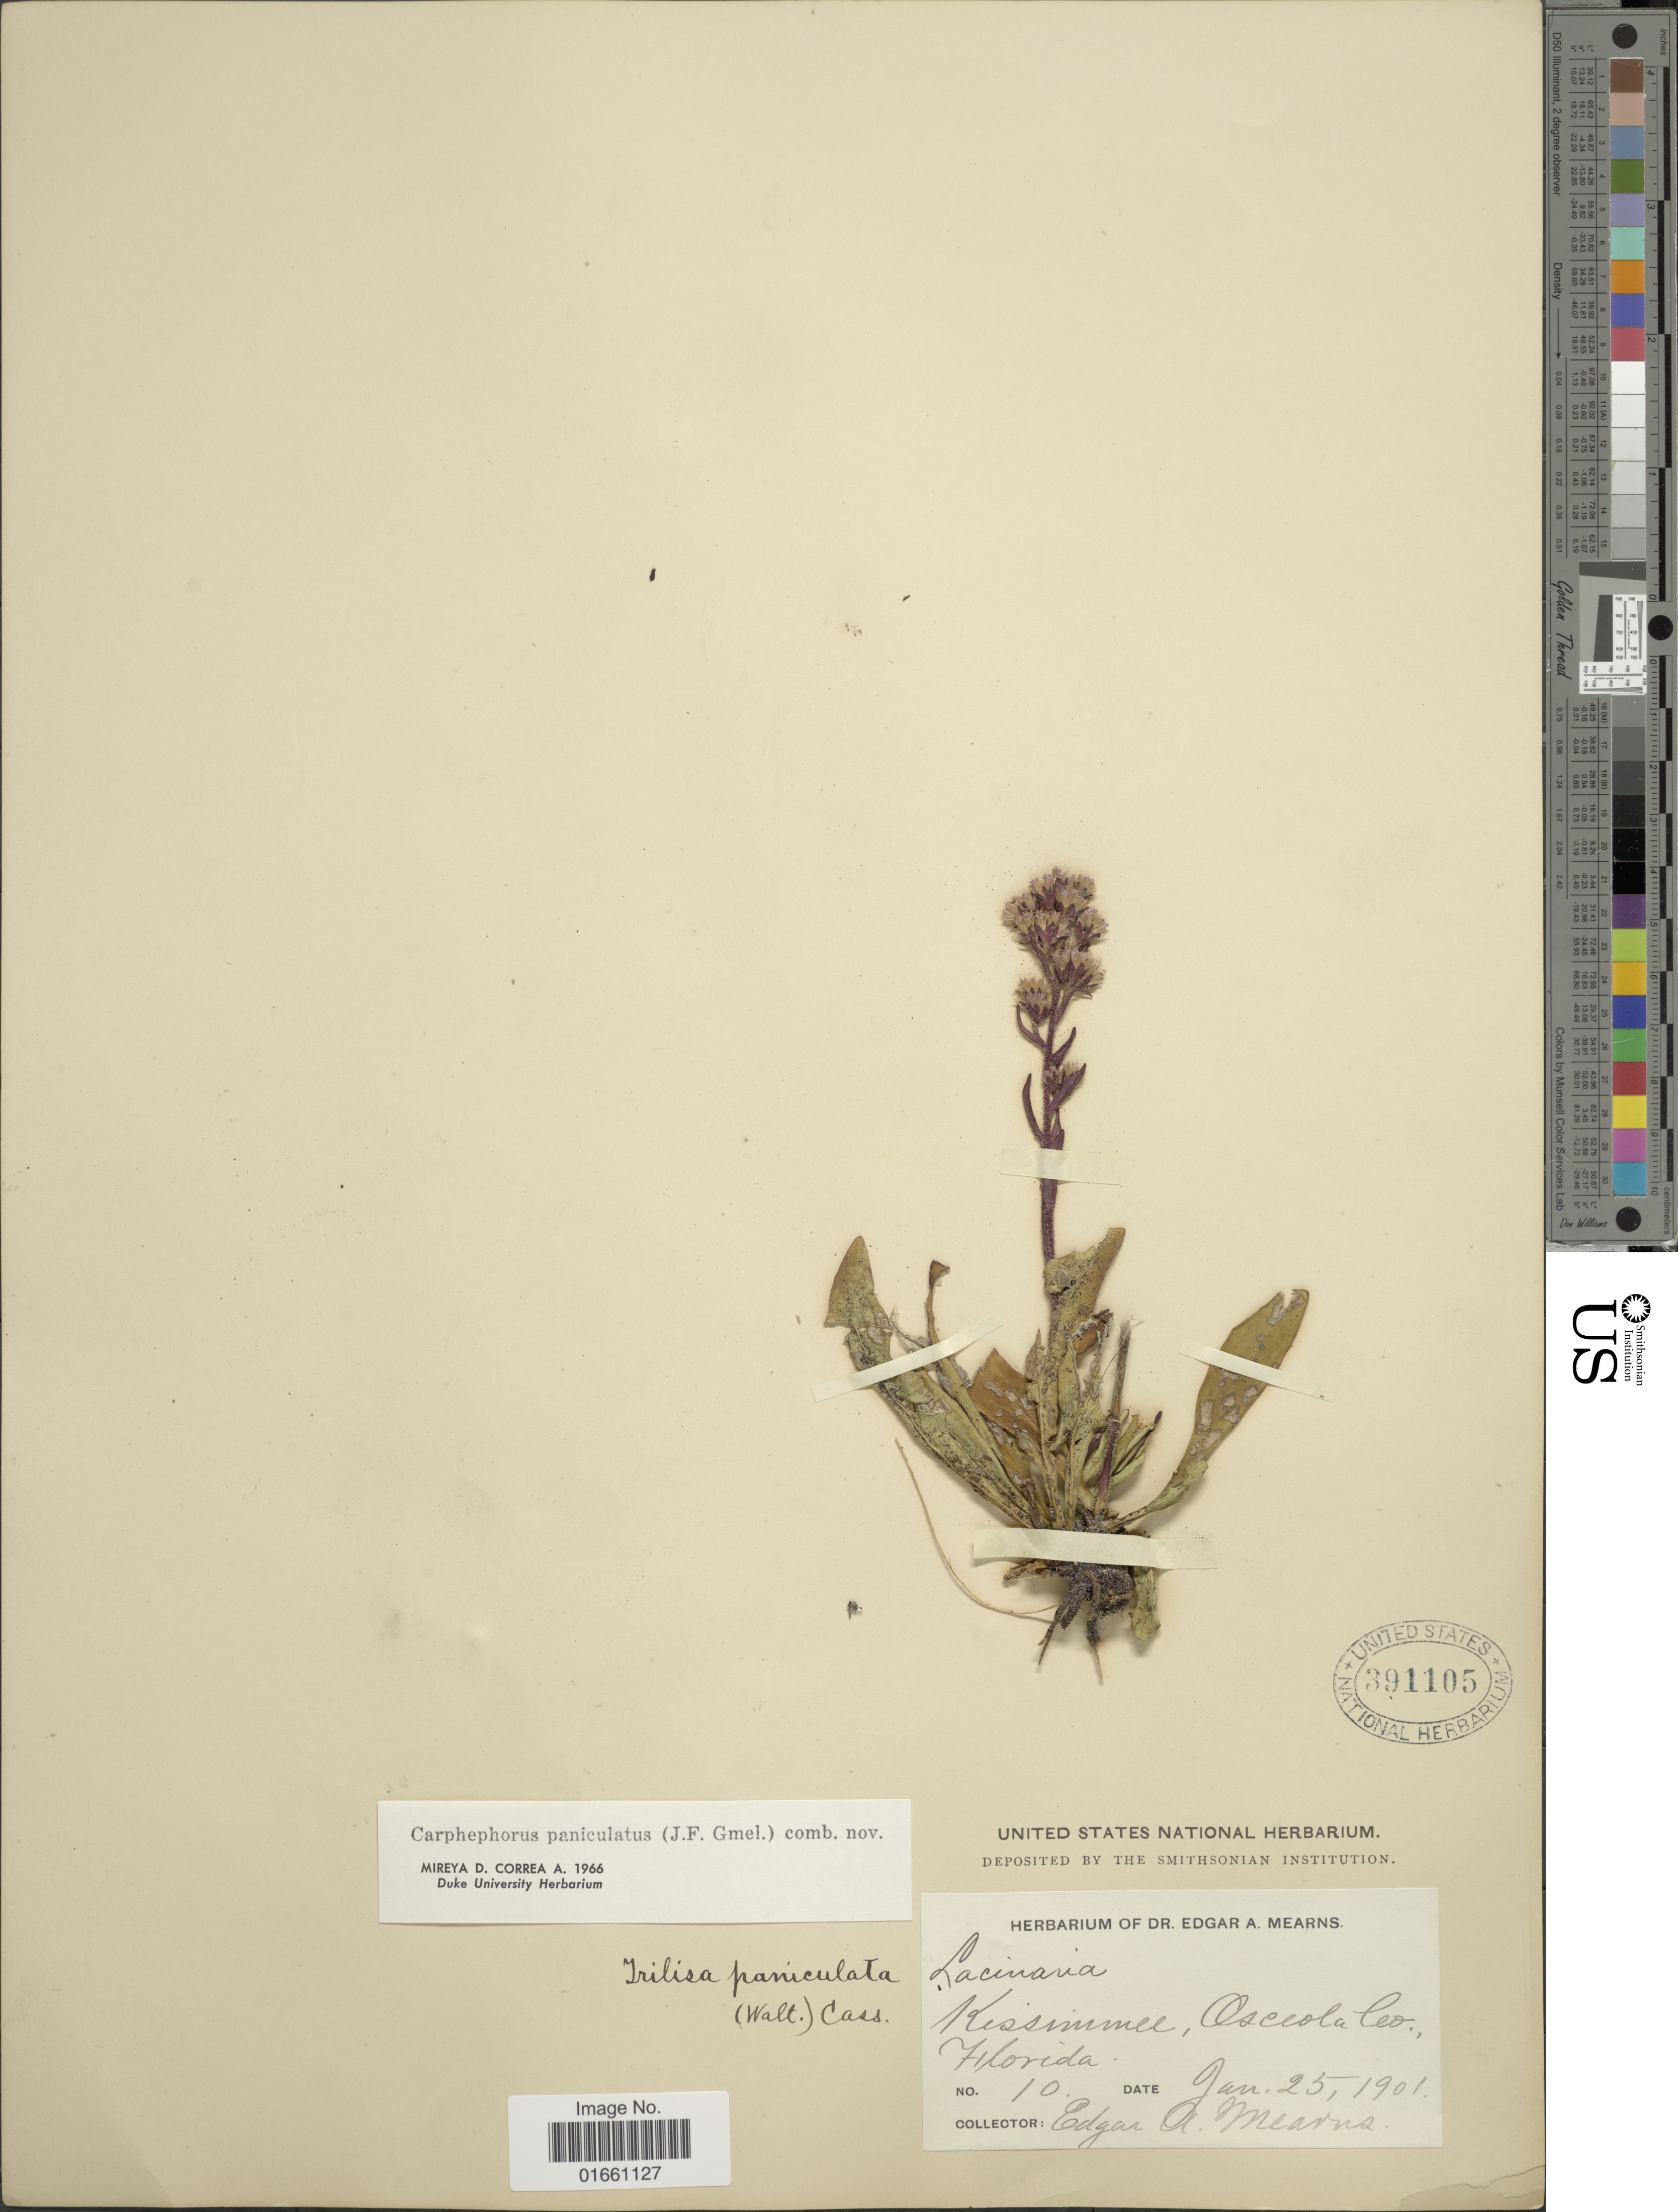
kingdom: Plantae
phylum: Tracheophyta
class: Magnoliopsida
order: Asterales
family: Asteraceae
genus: Trilisa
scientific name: Trilisa paniculata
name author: (J.F. Gmel.) Cass.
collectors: E. A. Mearns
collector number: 10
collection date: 1901-01-25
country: United States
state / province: Florida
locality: Kissimmee, Osceola Co.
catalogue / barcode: US 391105